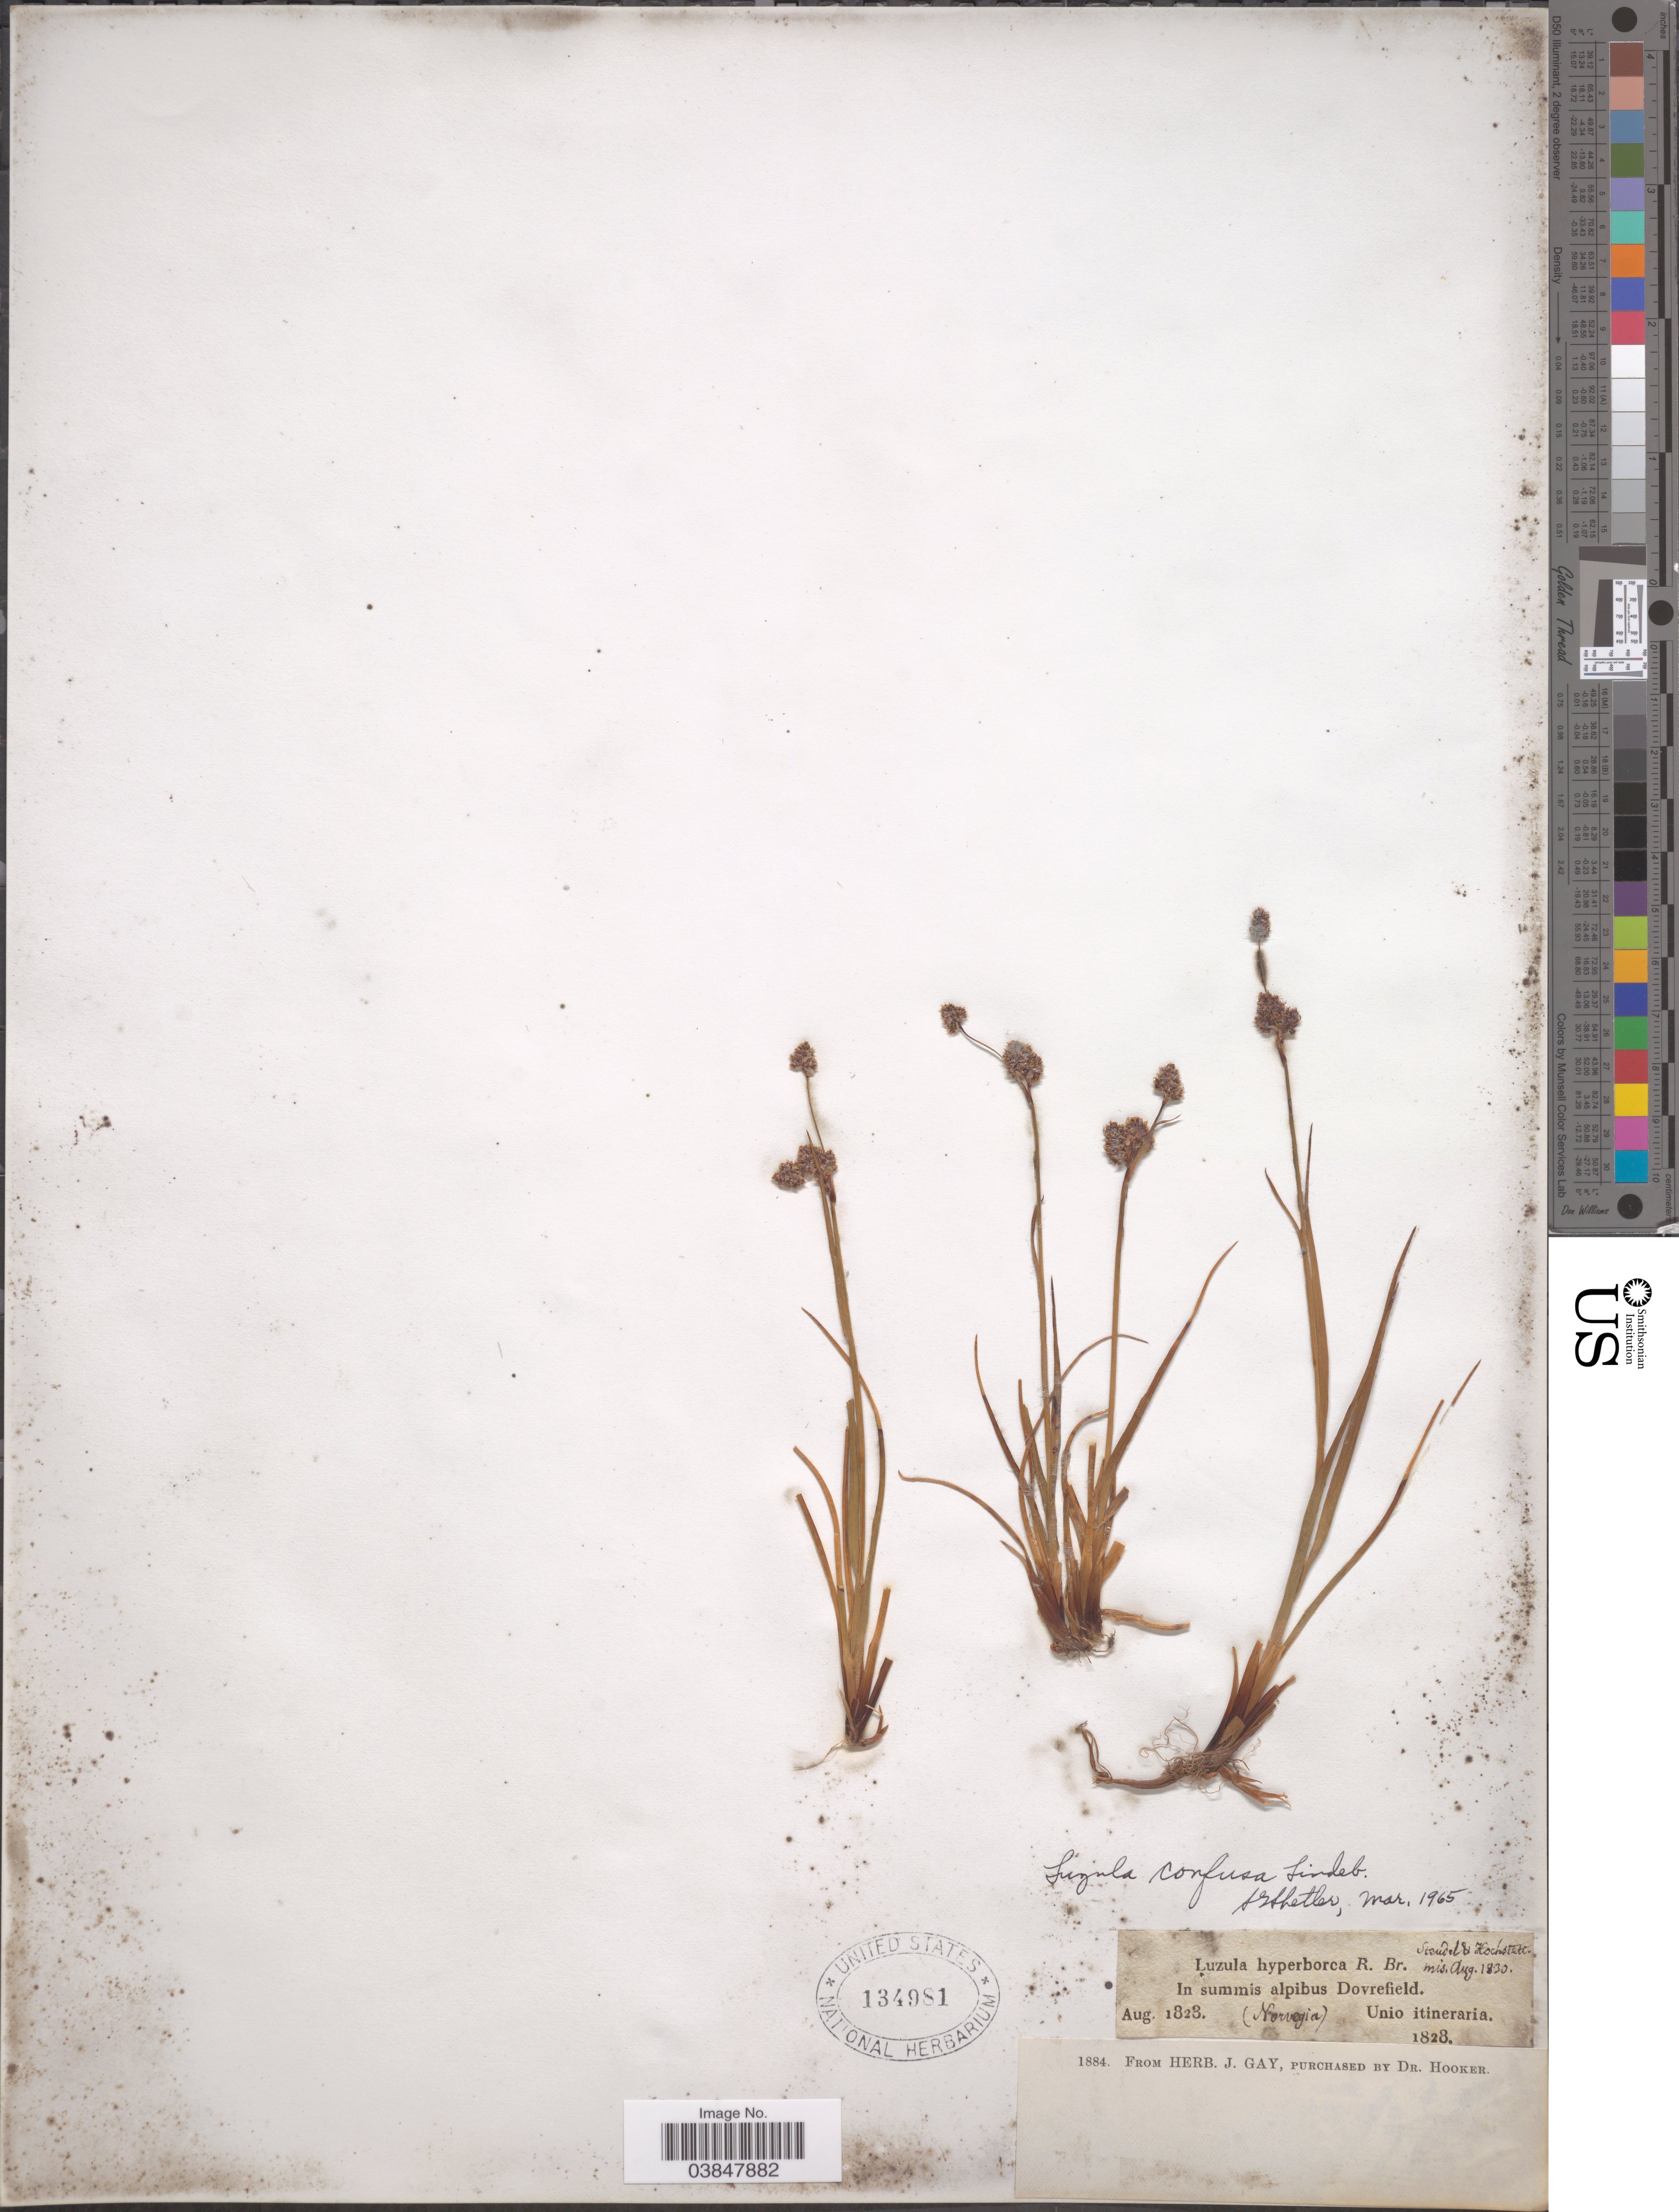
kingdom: Plantae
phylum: Tracheophyta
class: Liliopsida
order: Poales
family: Juncaceae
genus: Luzula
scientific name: Luzula confusa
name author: Lindeb.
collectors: ex herb. J. Gay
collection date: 1828-08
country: Norway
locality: In summis alpibus Dovrefield.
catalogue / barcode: US 134981